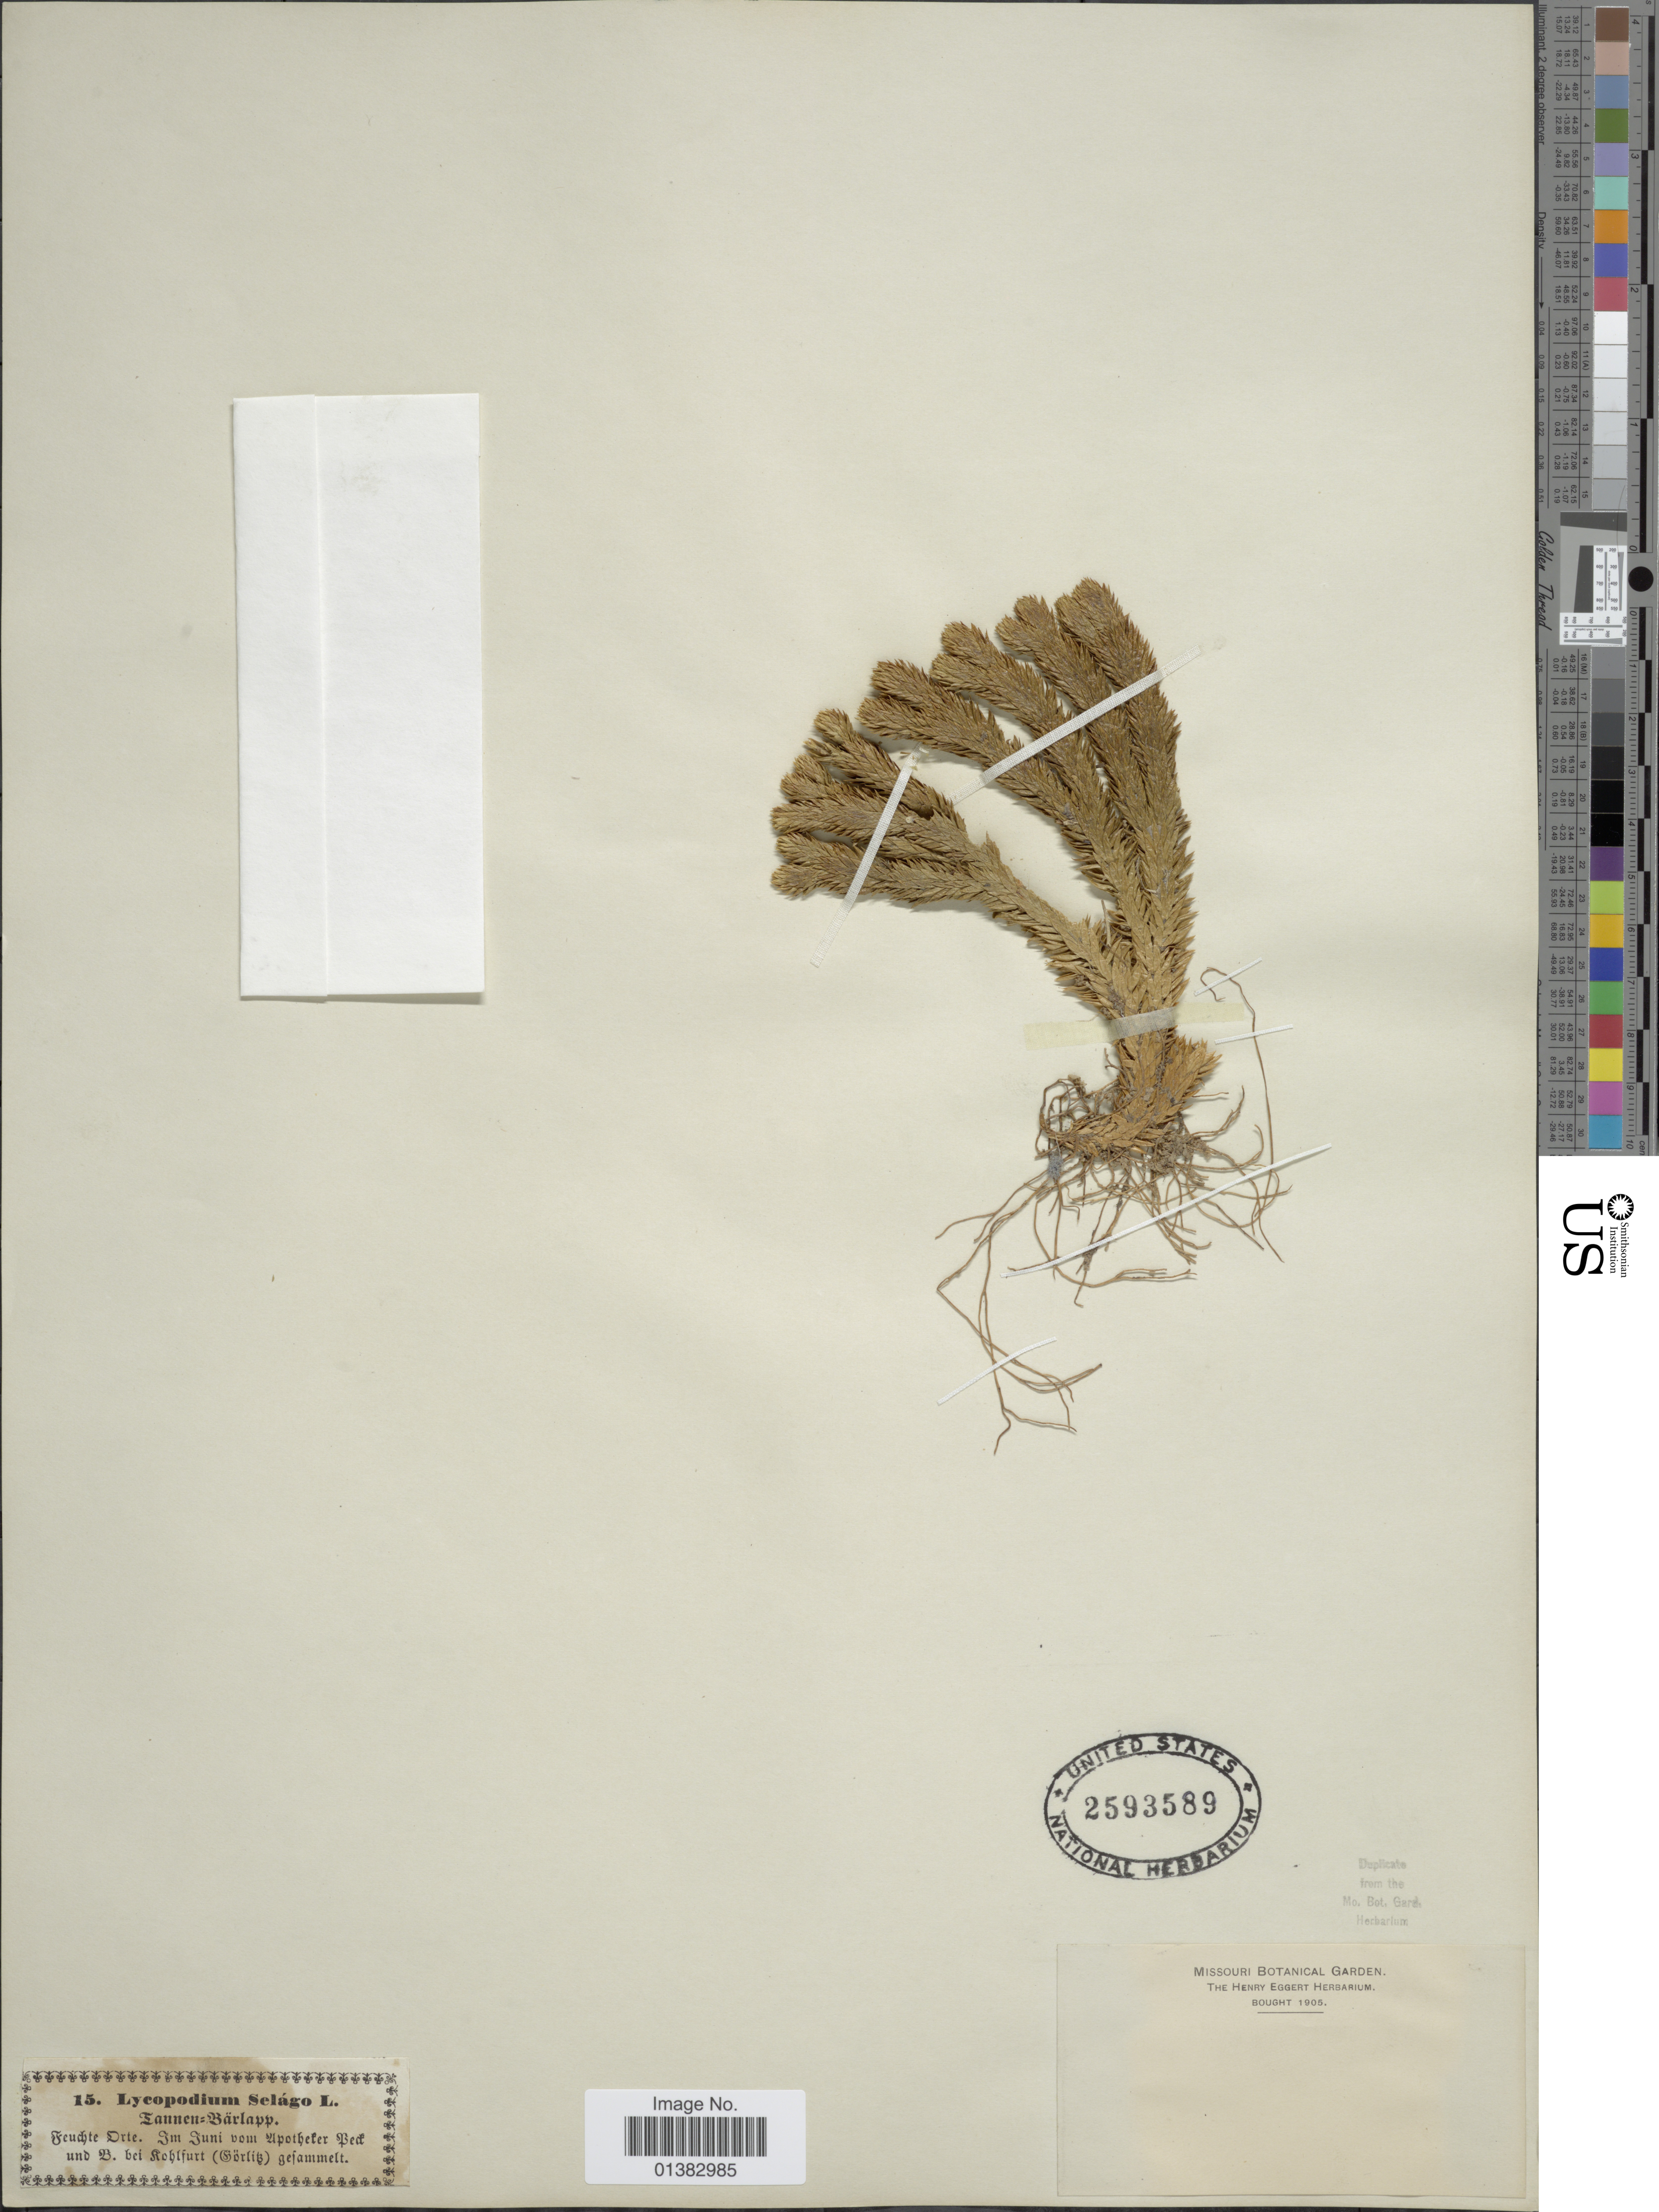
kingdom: Plantae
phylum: Tracheophyta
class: Lycopodiopsida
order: Lycopodiales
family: Lycopodiaceae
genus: Huperzia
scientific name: Huperzia selago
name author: (L.) Bernh. ex Schrank & Mart.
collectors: ex herb. Henry Eggert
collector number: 15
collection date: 1905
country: Poland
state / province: Dolnoslaskie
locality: Feuchte Drte., Um Juni vom Apotheler Bed und B. bei Roblfurt (Förlig) gesammelt [interpreted]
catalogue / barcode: US 2593589